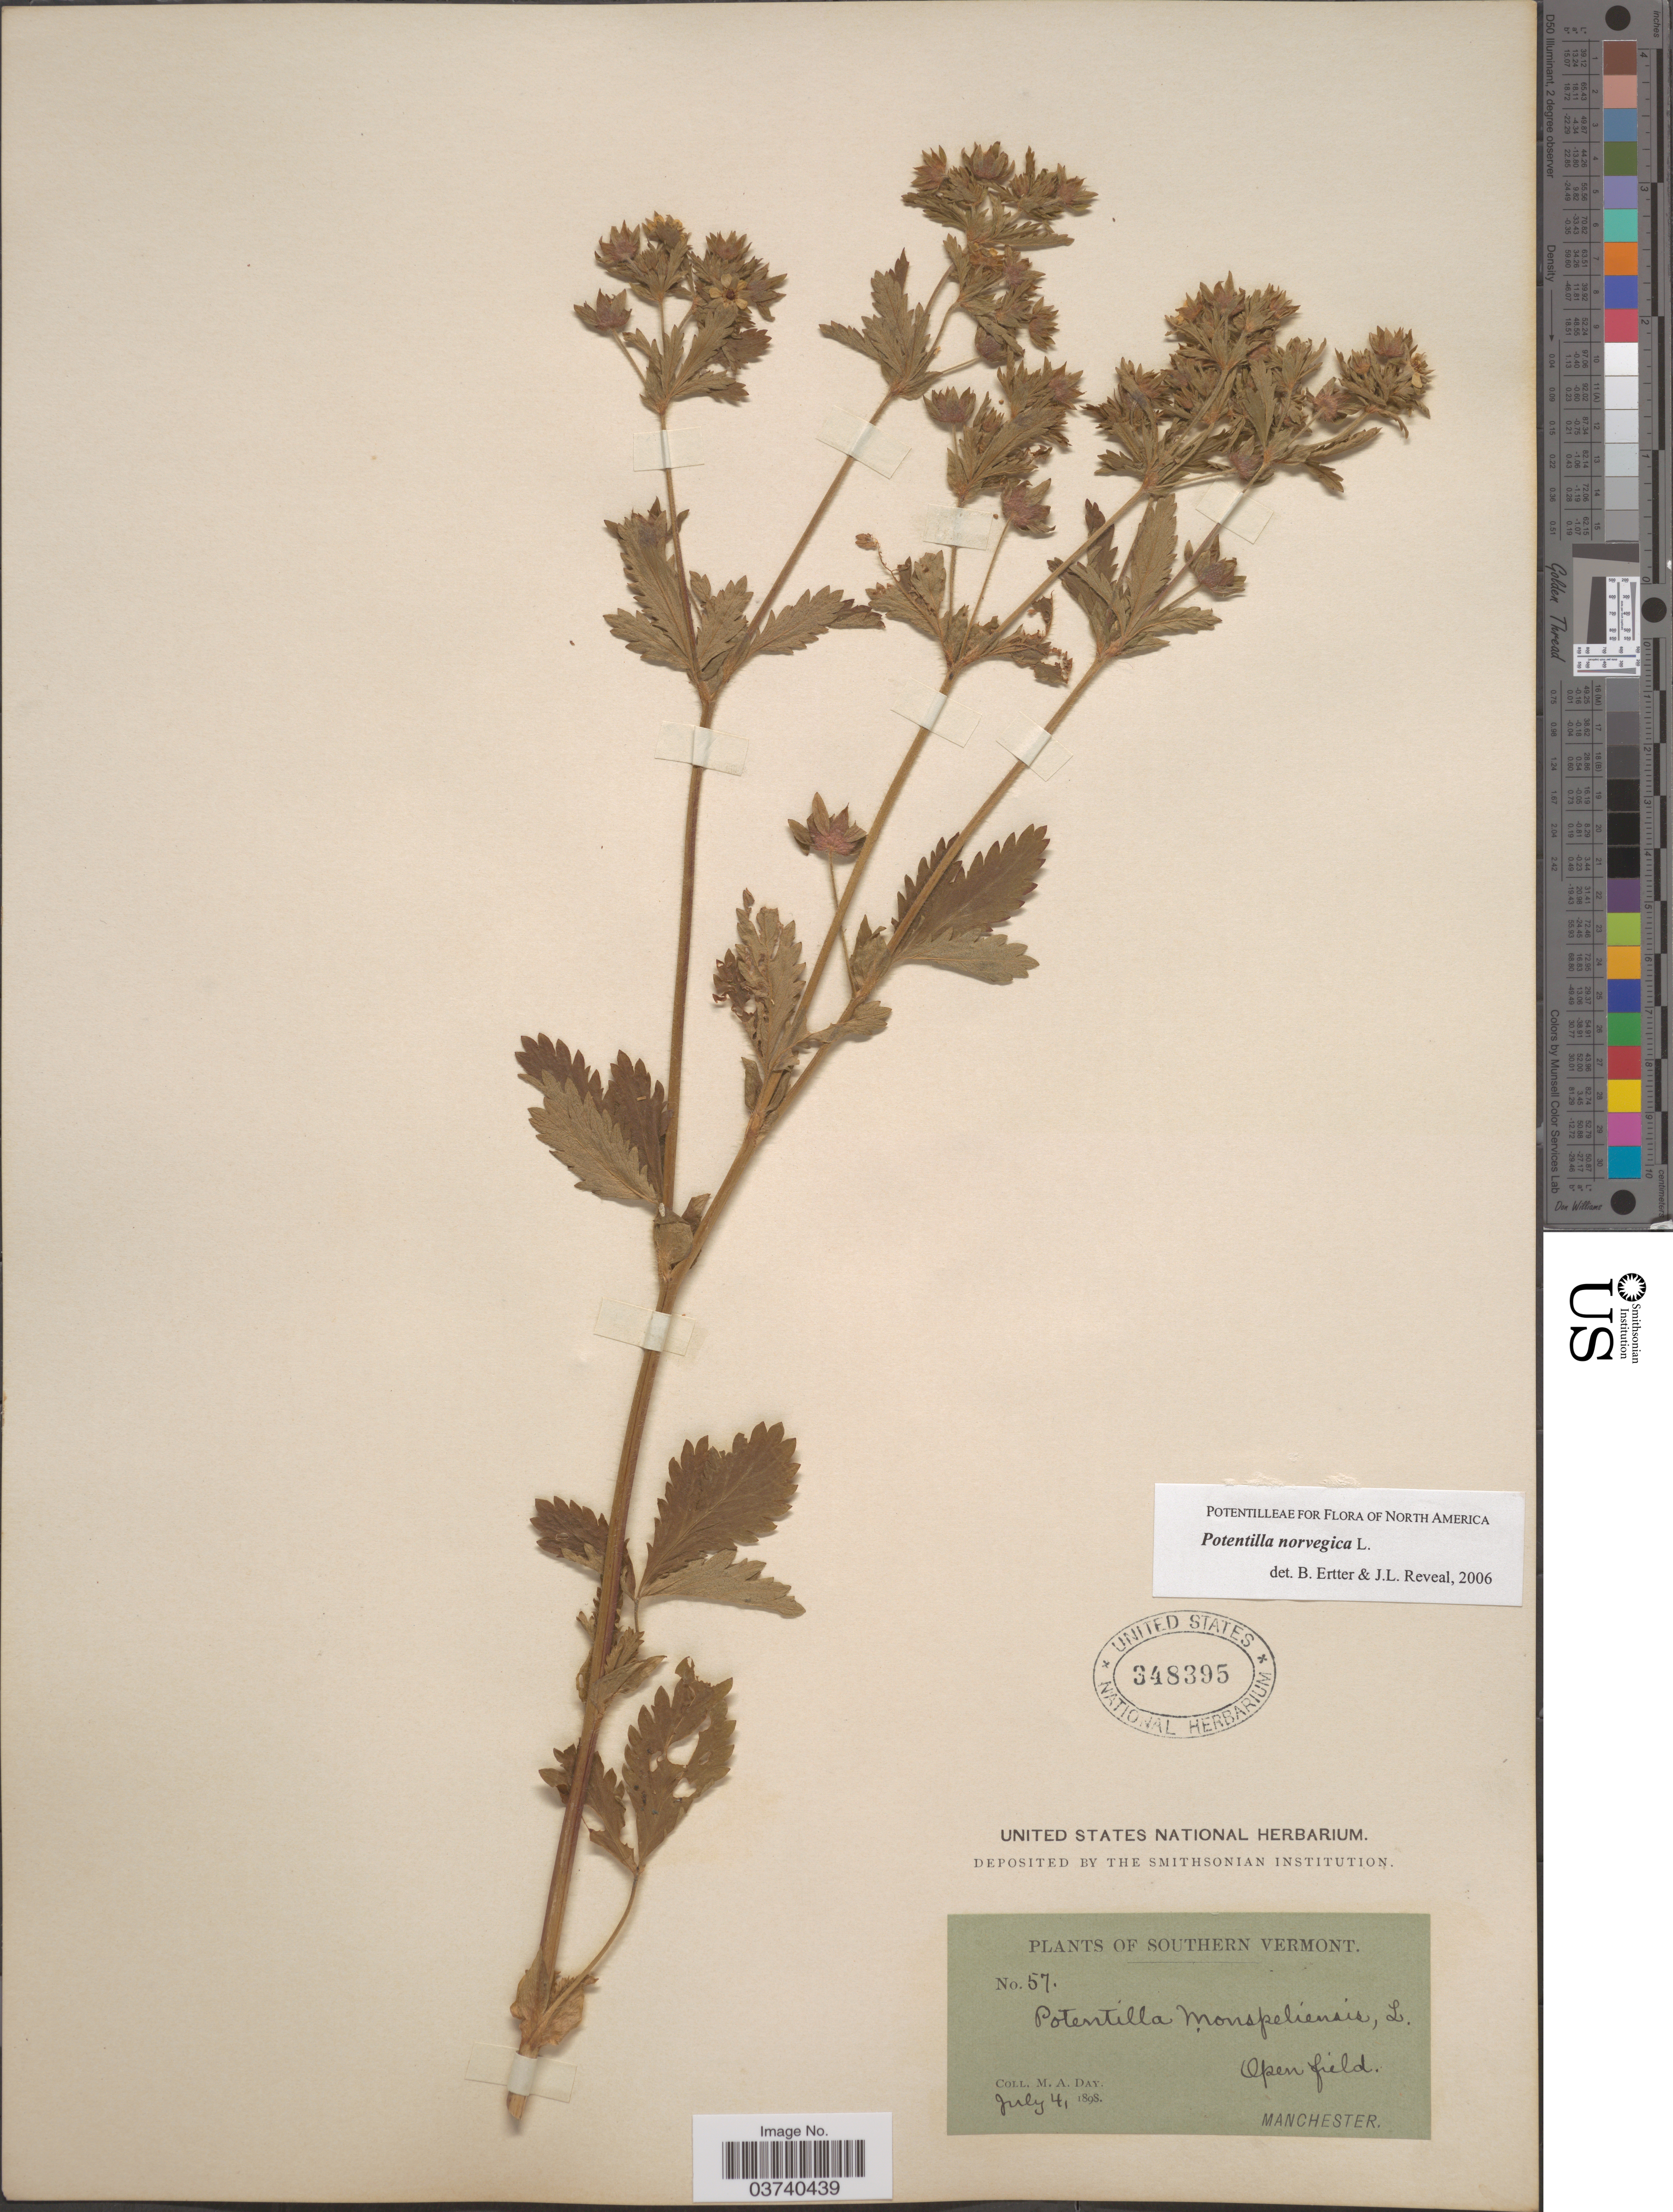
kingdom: Plantae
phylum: Tracheophyta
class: Magnoliopsida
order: Rosales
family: Rosaceae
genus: Potentilla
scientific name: Potentilla norvegica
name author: L.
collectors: M. Day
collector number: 57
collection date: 1898-07-04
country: United States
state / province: Vermont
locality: Southern Vermont. Open field. Manchester.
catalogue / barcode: US 348395